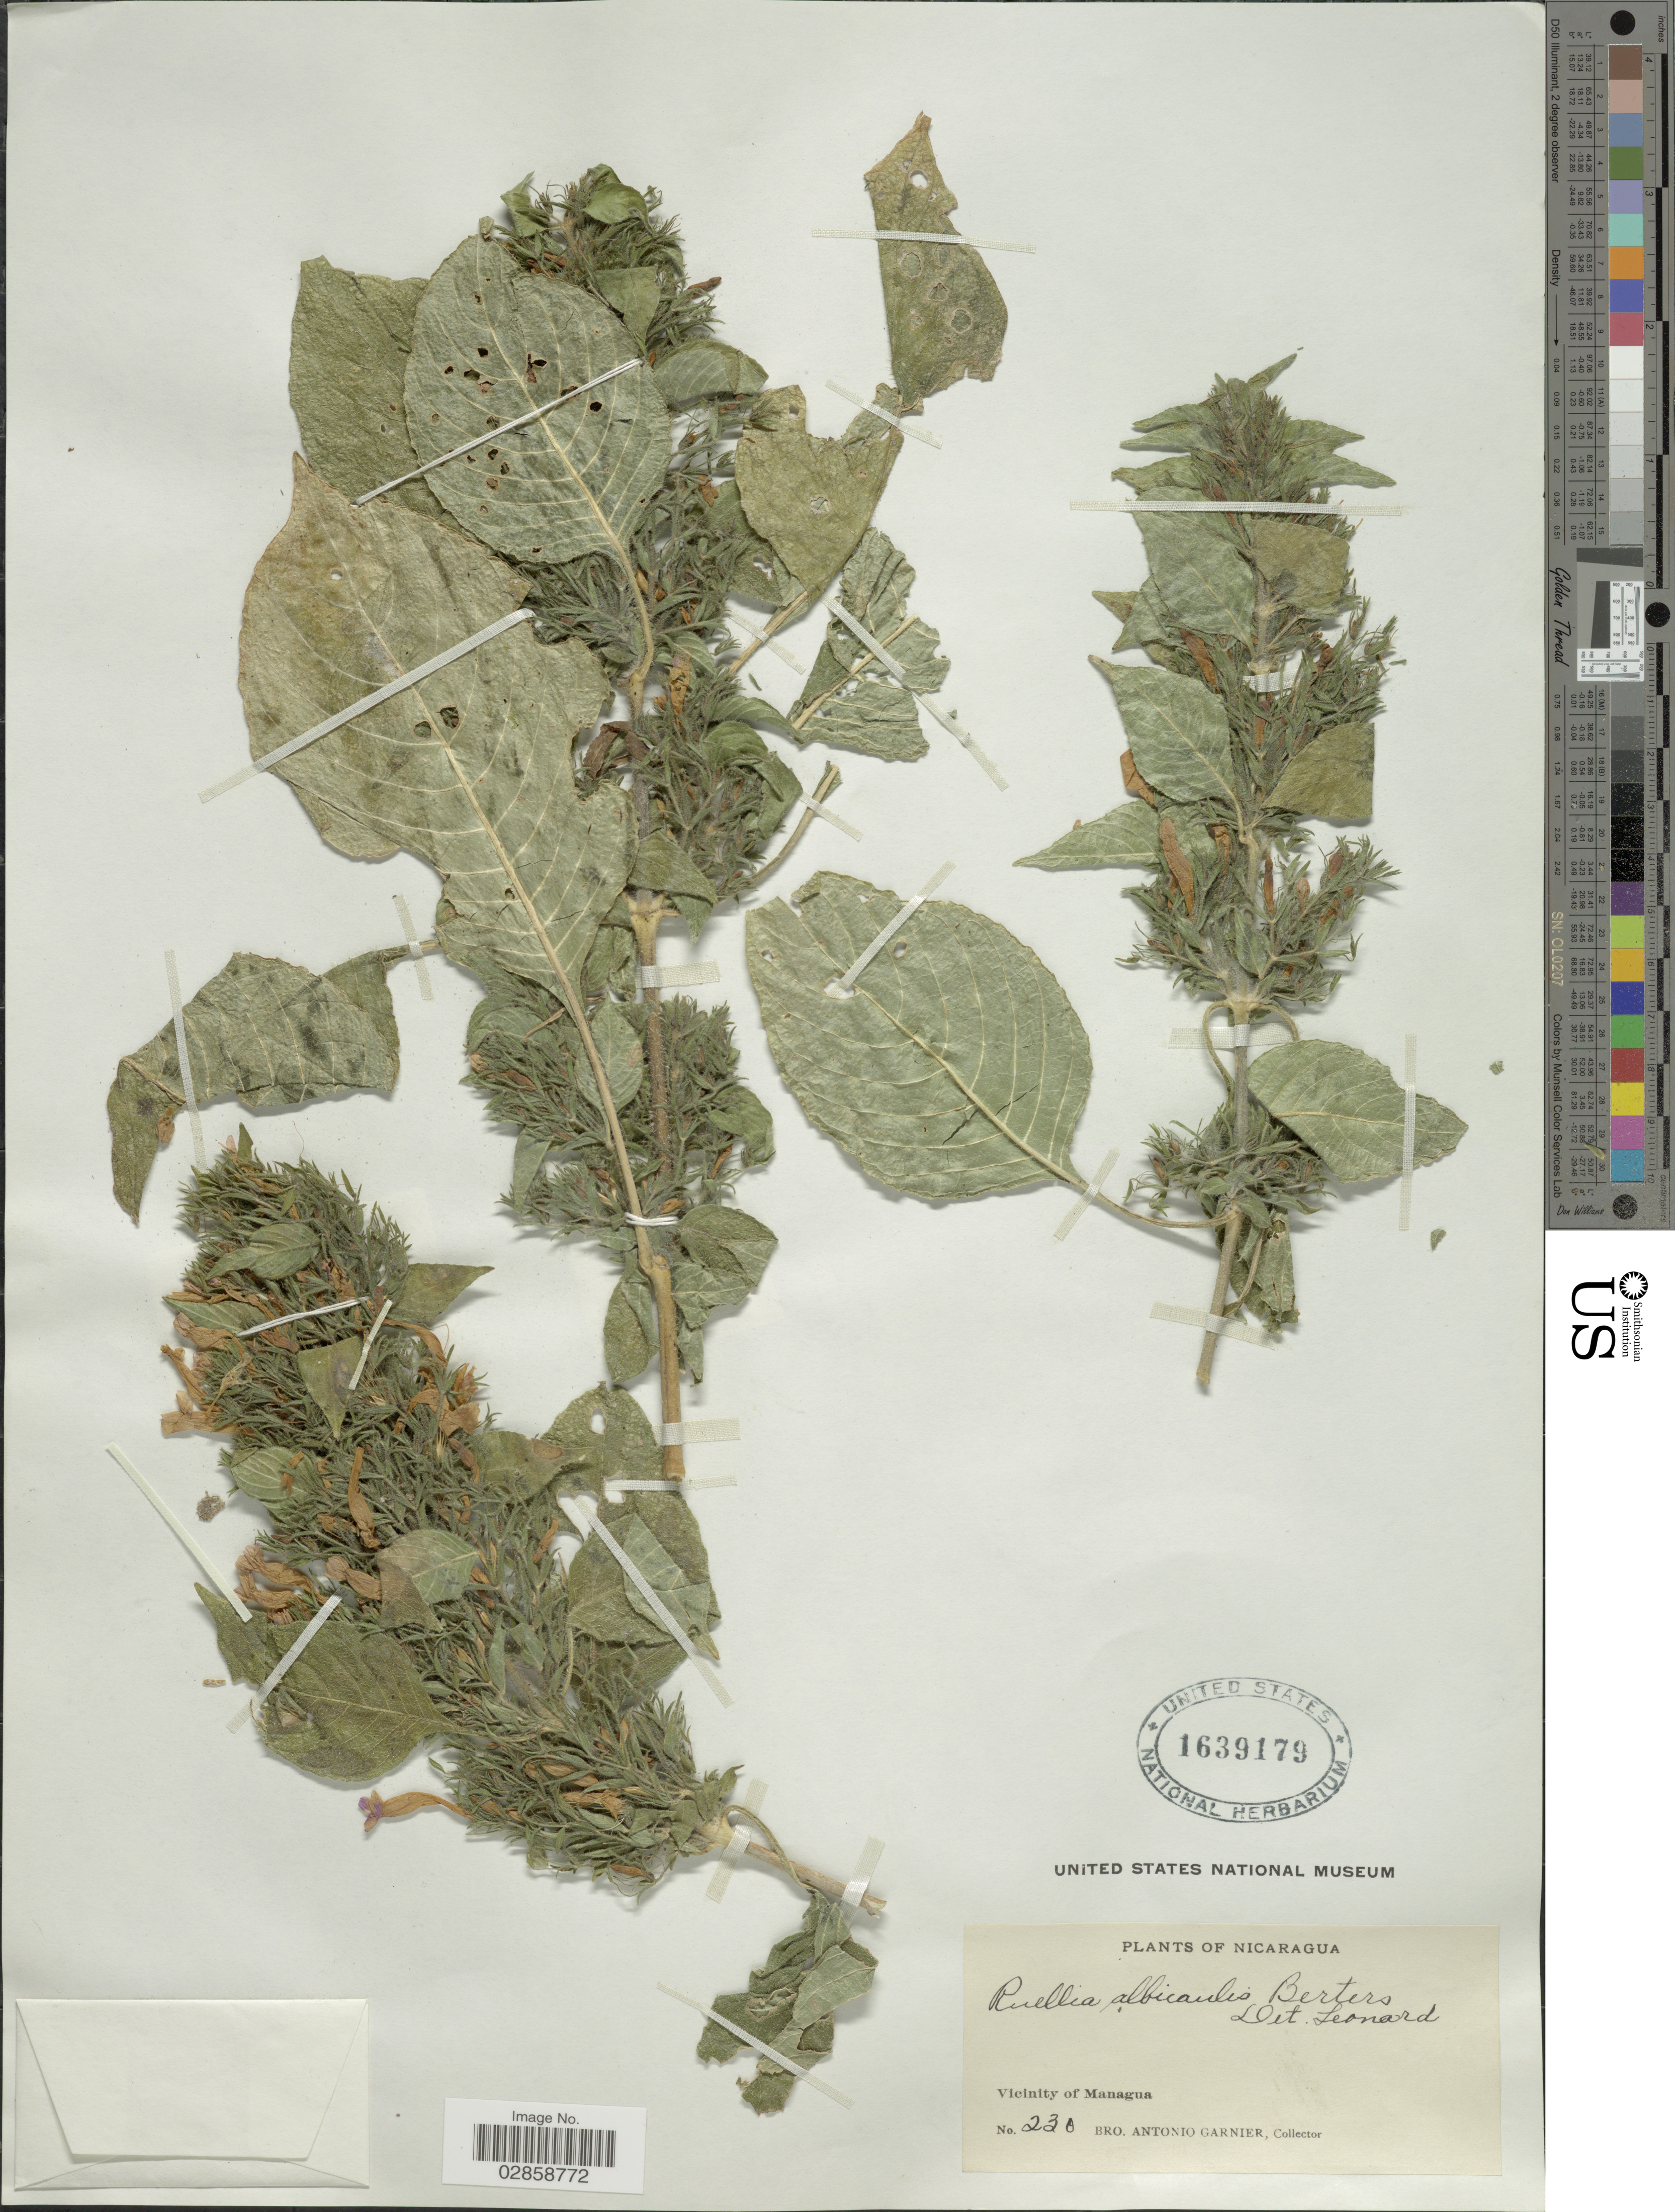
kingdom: Plantae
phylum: Tracheophyta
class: Magnoliopsida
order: Lamiales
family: Acanthaceae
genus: Ruellia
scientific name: Ruellia inundata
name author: Kunth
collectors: Bro. A. Garnier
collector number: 230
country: Nicaragua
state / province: Managua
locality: Vicinity of Managua.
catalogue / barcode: US 1639179